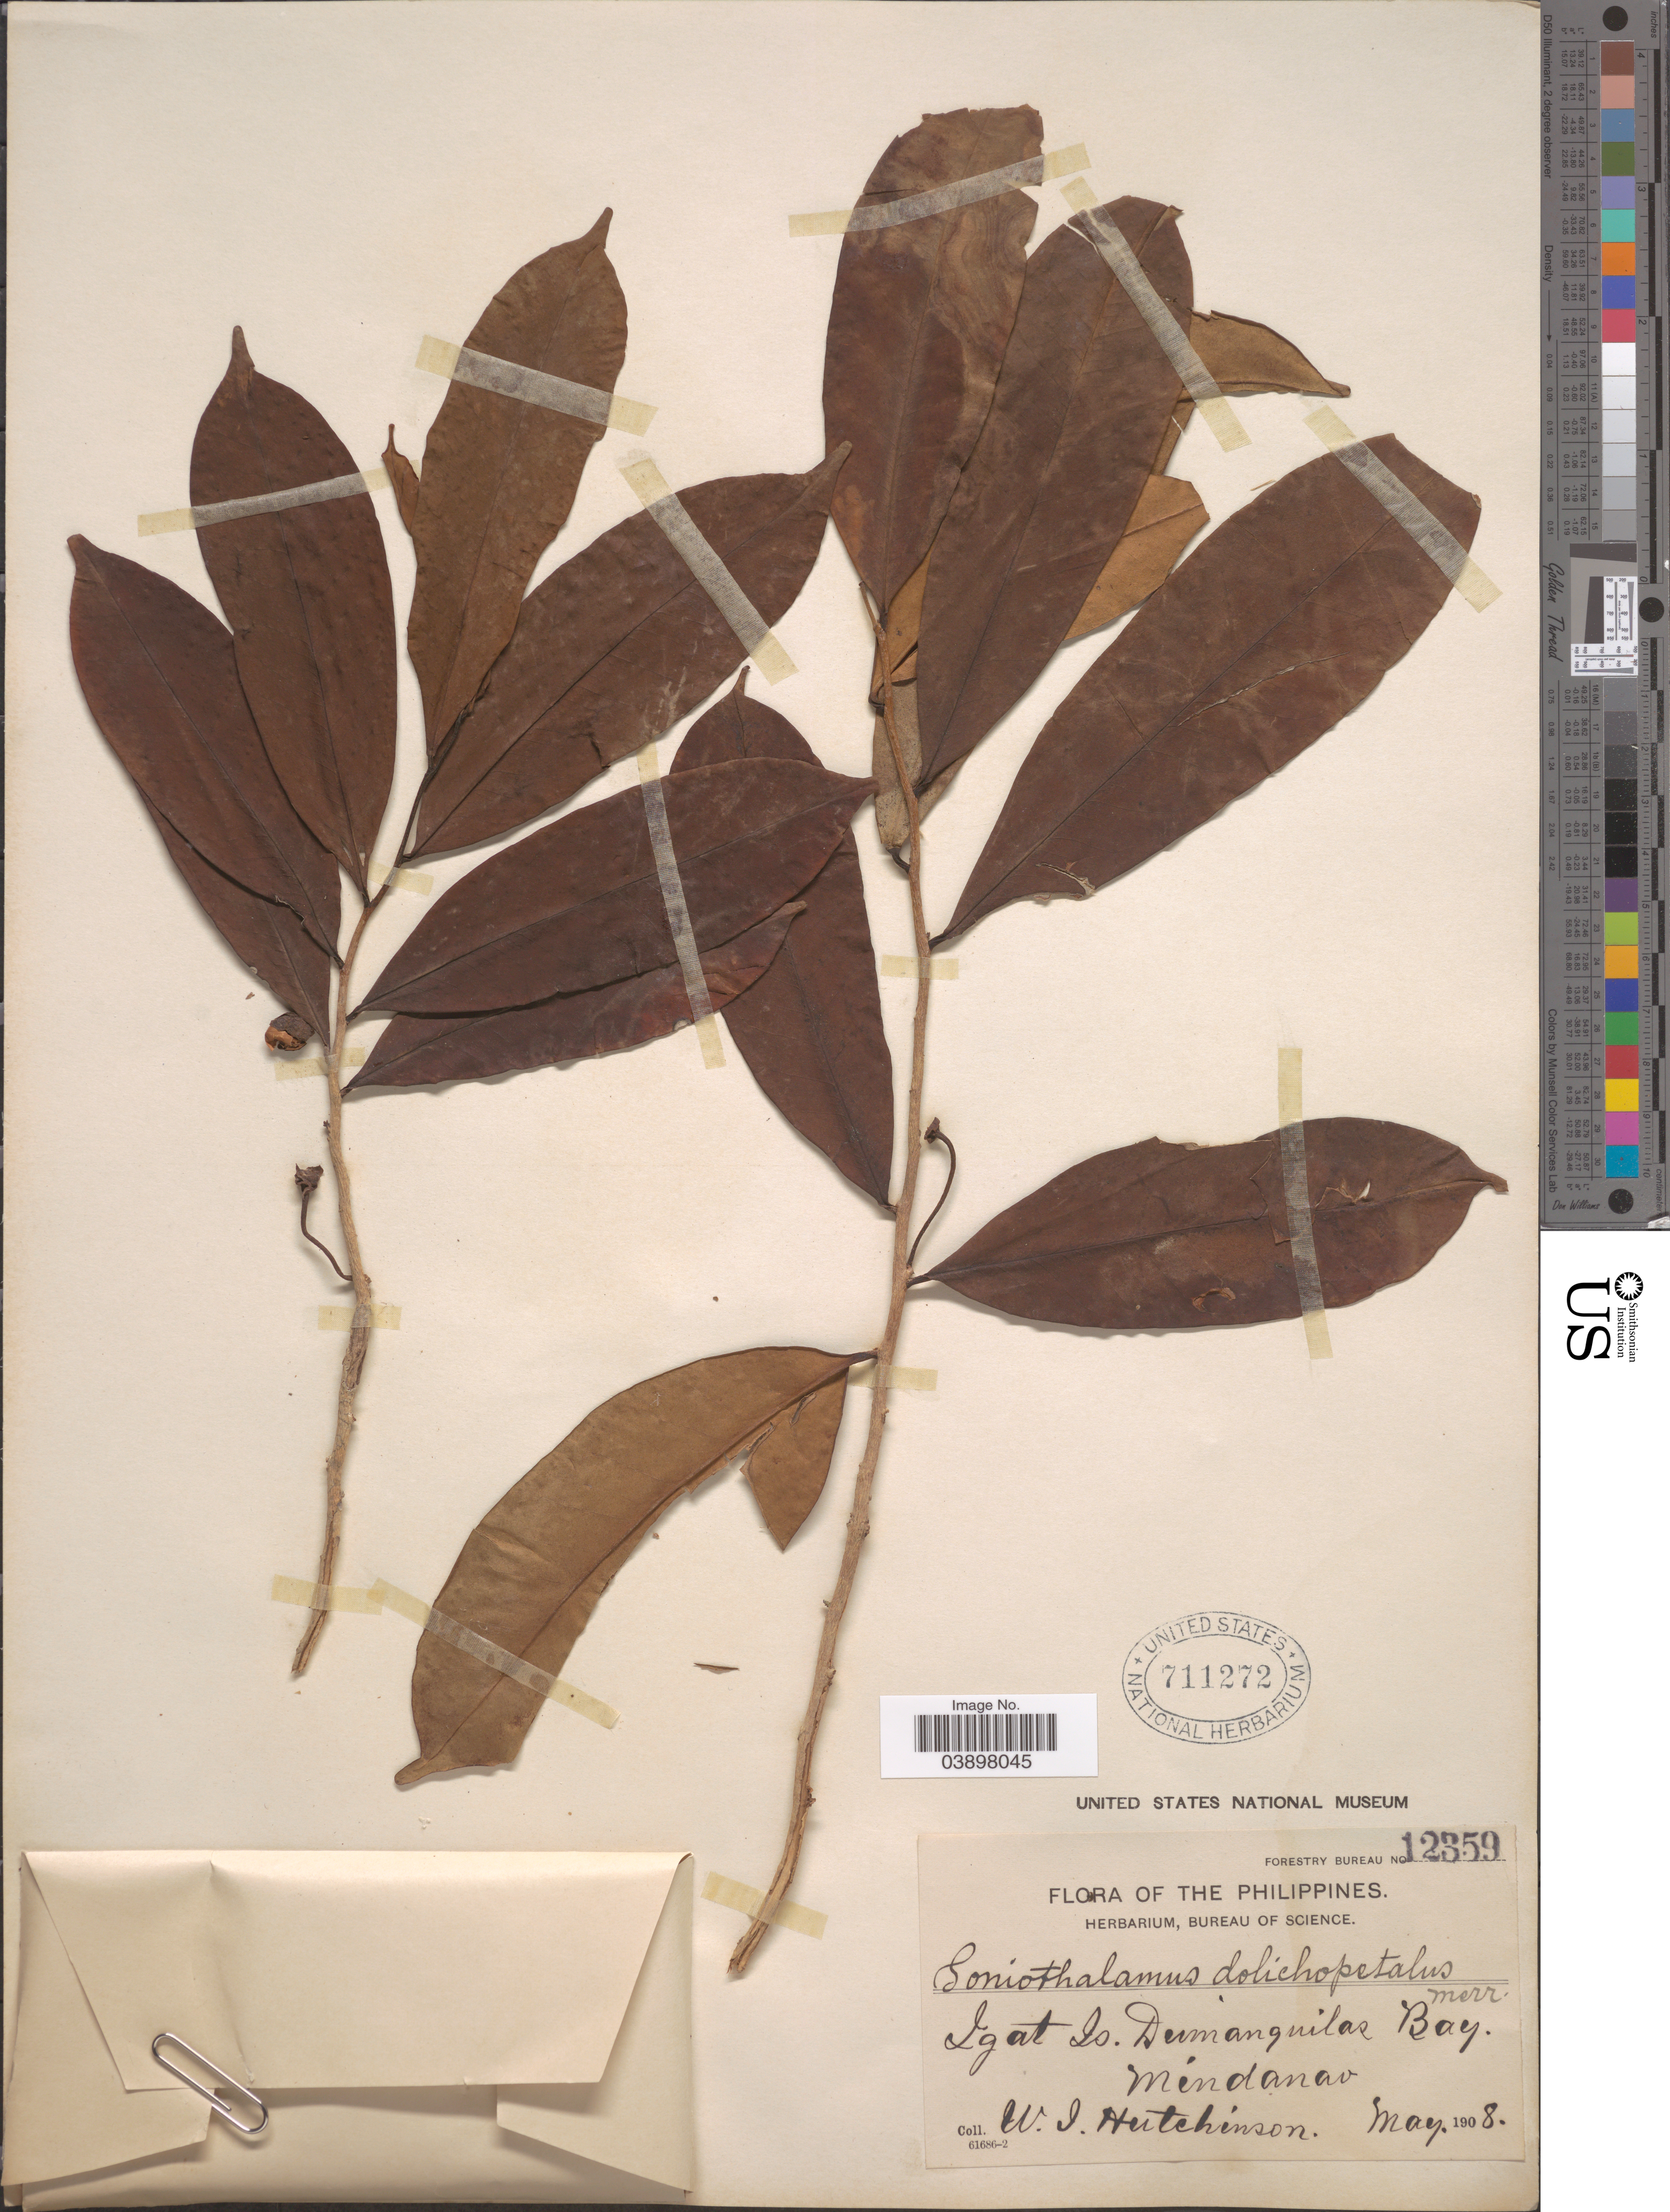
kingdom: Plantae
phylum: Tracheophyta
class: Magnoliopsida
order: Magnoliales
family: Annonaceae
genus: Goniothalamus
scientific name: Goniothalamus dolichopetalus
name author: Merr.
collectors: W. I. Hutchinson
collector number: Forestry Bureau 12359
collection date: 1908-05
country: Philippines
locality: Igat Isl. Dumanquilas Bay. Mindanao.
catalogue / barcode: US 711272